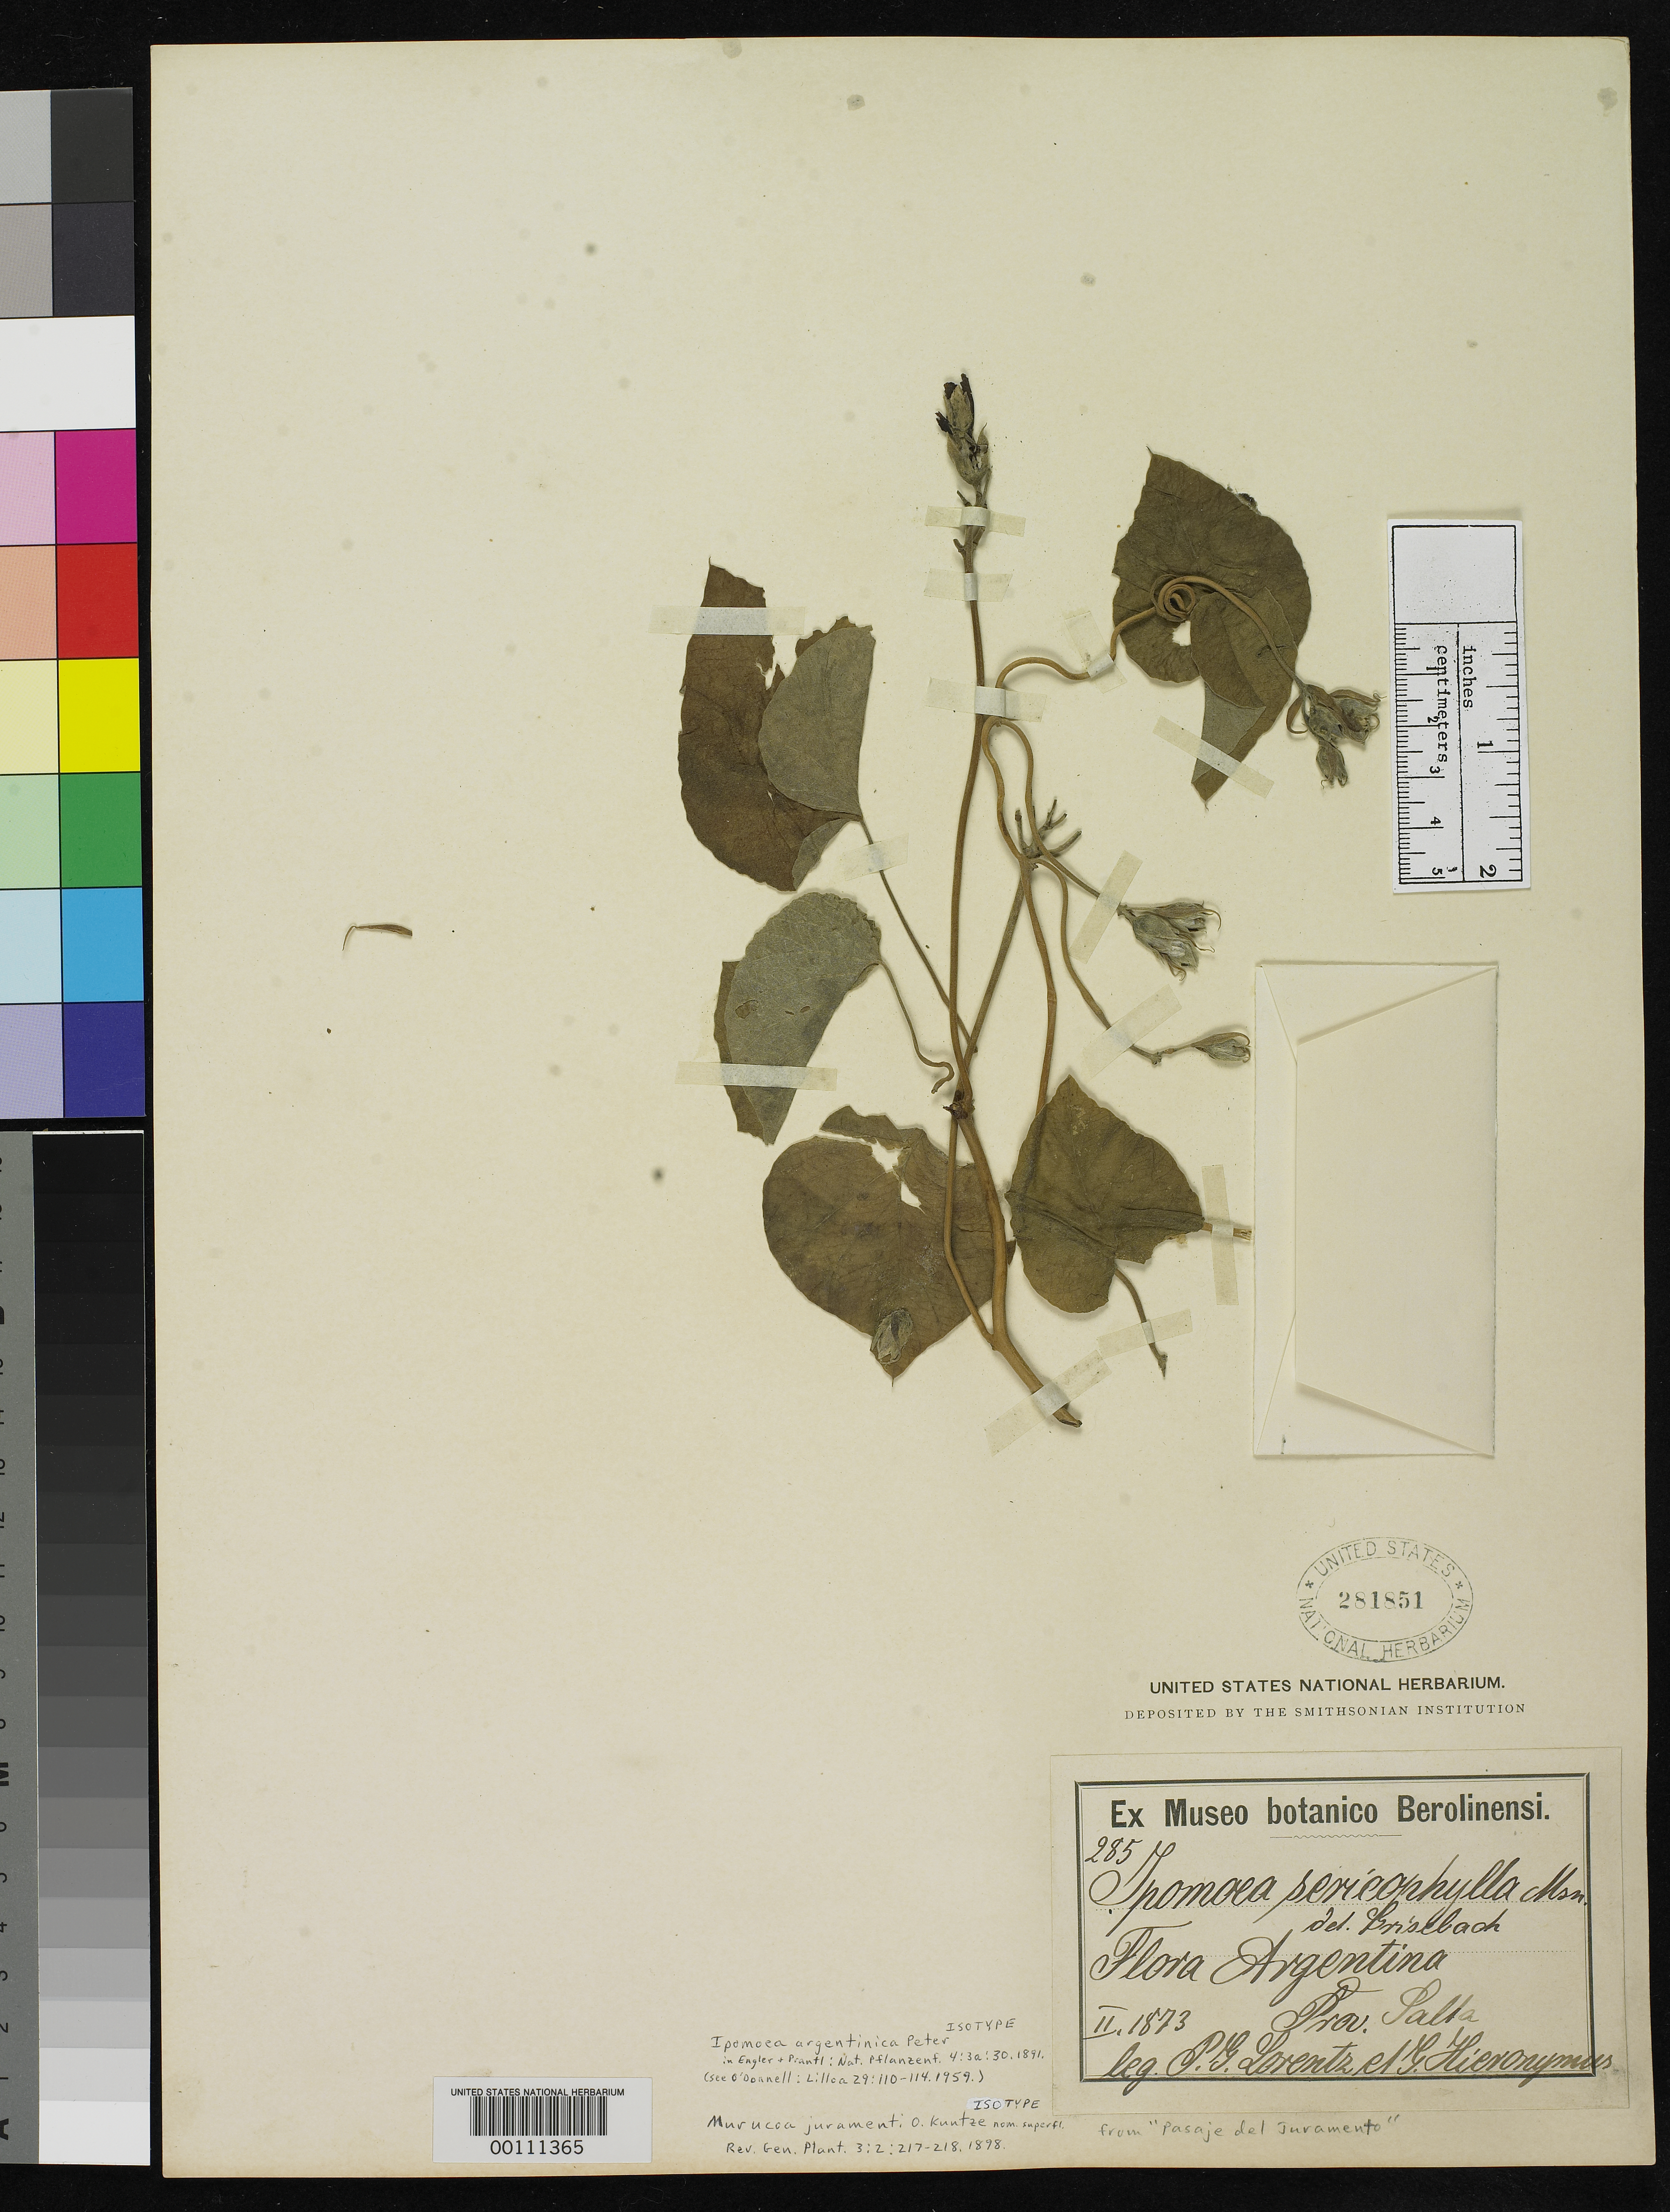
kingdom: Plantae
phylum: Tracheophyta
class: Magnoliopsida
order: Solanales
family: Convolvulaceae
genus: Ipomoea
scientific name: Ipomoea argentinica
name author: Peter in Engl. & Prantl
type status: Isolectotype; Type Collection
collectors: P. G. Lorentz & G. H. Hieronymus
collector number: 285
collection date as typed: Feb 1873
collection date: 1873-02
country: Argentina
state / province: Salta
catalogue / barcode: US 281851